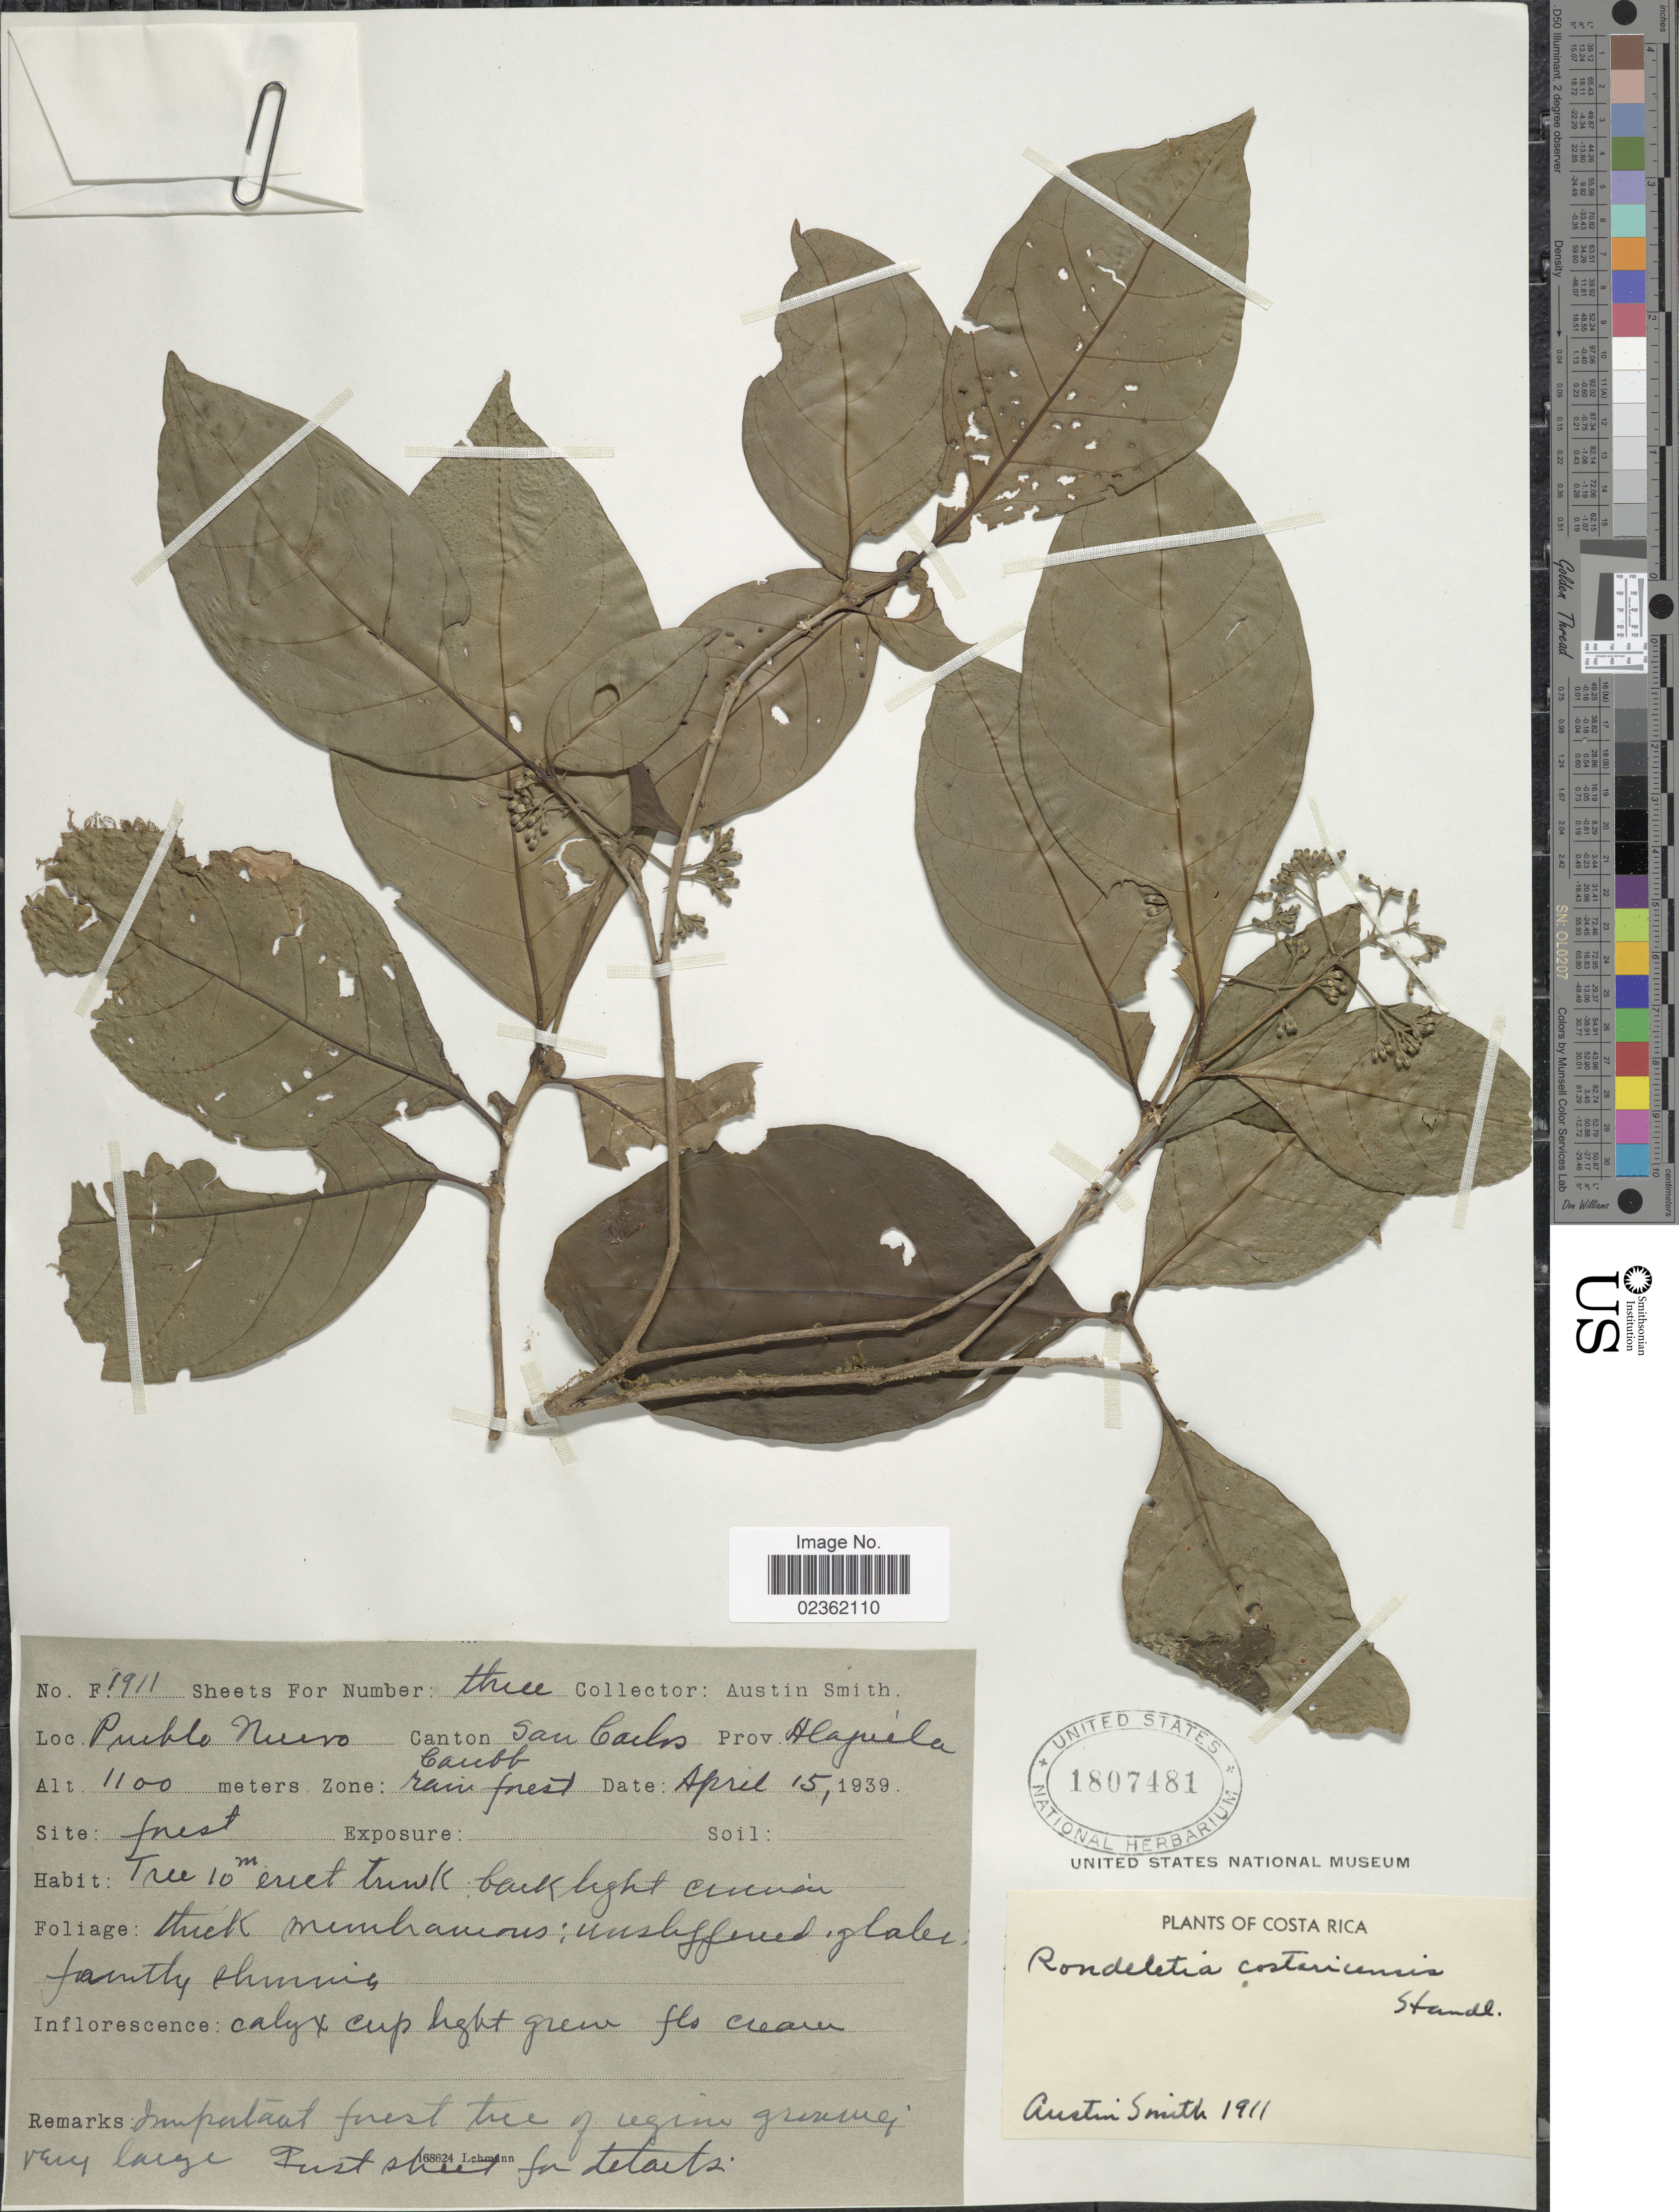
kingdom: Plantae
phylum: Tracheophyta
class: Magnoliopsida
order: Gentianales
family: Rubiaceae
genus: Rondeletia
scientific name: Rondeletia costaricensis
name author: Standl.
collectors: Aust P. Smith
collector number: F? 1911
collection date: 1939-04-15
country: Costa Rica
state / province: Alajuela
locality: Pueblo Nuevo, Canton San Carlos.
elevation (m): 1100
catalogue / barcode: US 1807481